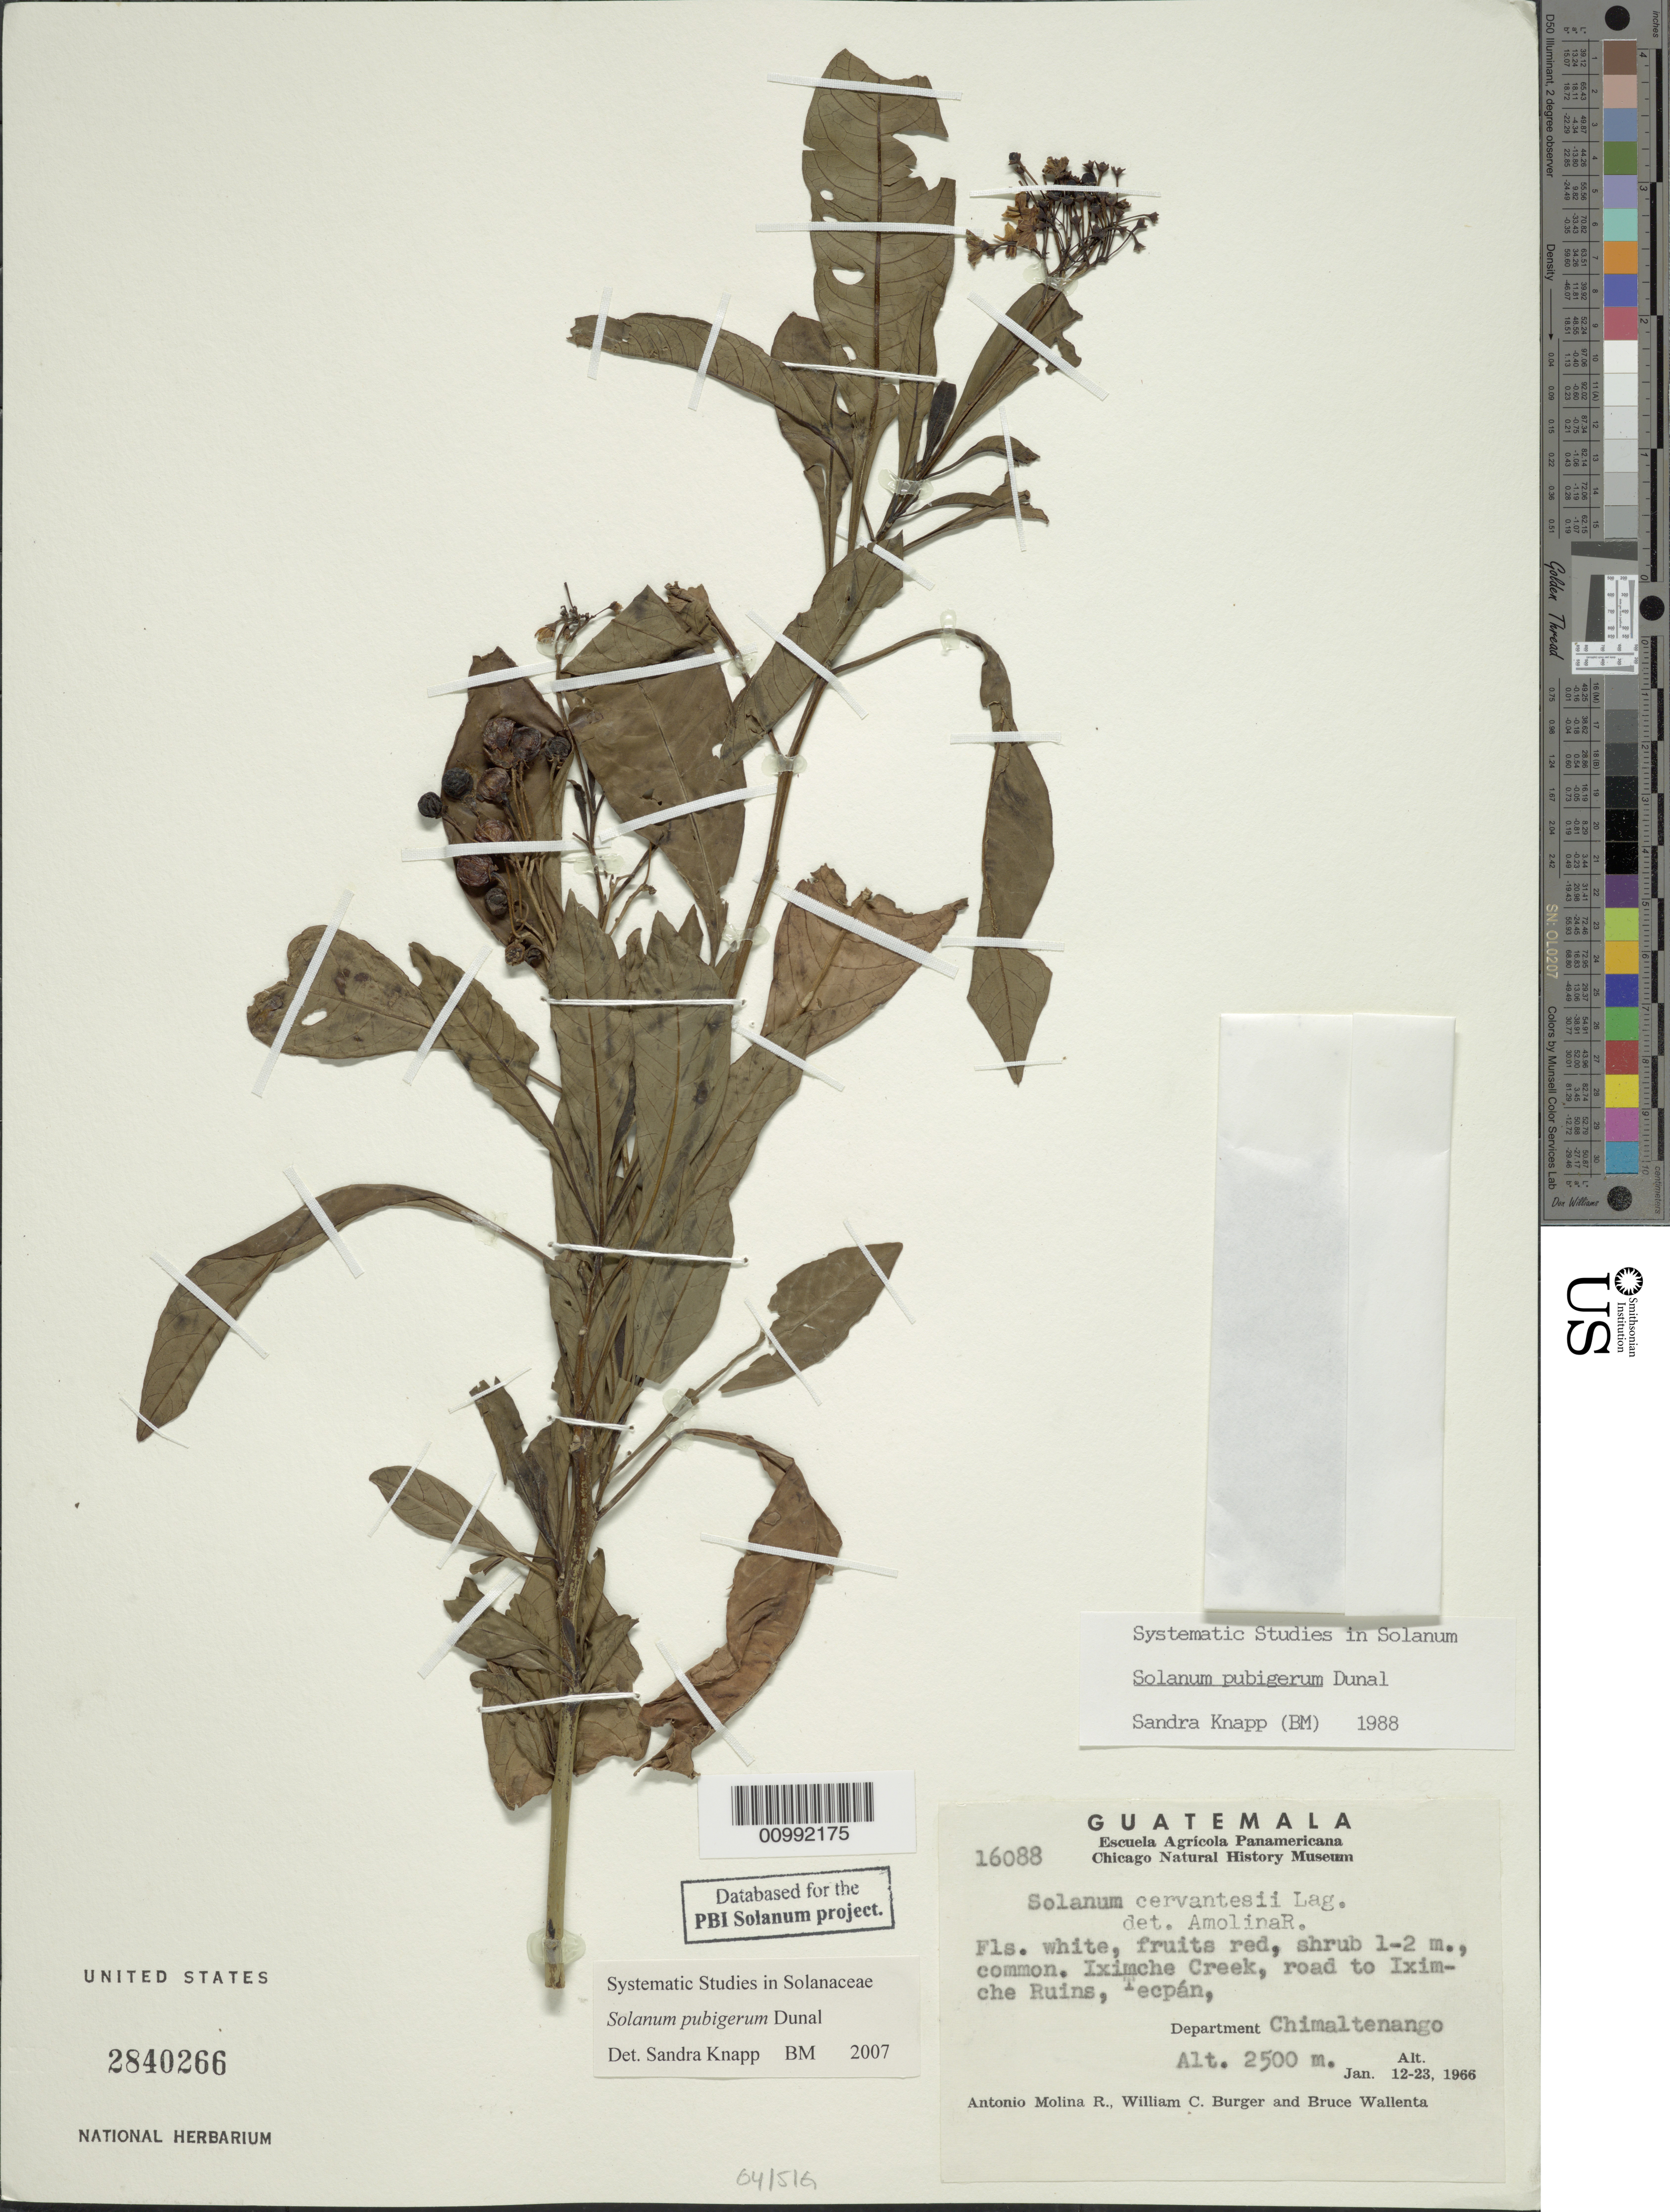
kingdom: Plantae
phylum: Tracheophyta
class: Magnoliopsida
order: Solanales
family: Solanaceae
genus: Solanum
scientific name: Solanum pubigerum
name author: Dunal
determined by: Knapp, S. D.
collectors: A. Molina R., W. Burger & B. Wallenta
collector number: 16088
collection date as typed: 12 Jan 1966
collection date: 1966-01-12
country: Guatemala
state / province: Chimaltenango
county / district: Tecpán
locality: Iximche Creek, road to Iximche Ruins.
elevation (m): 2500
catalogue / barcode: US 2840266